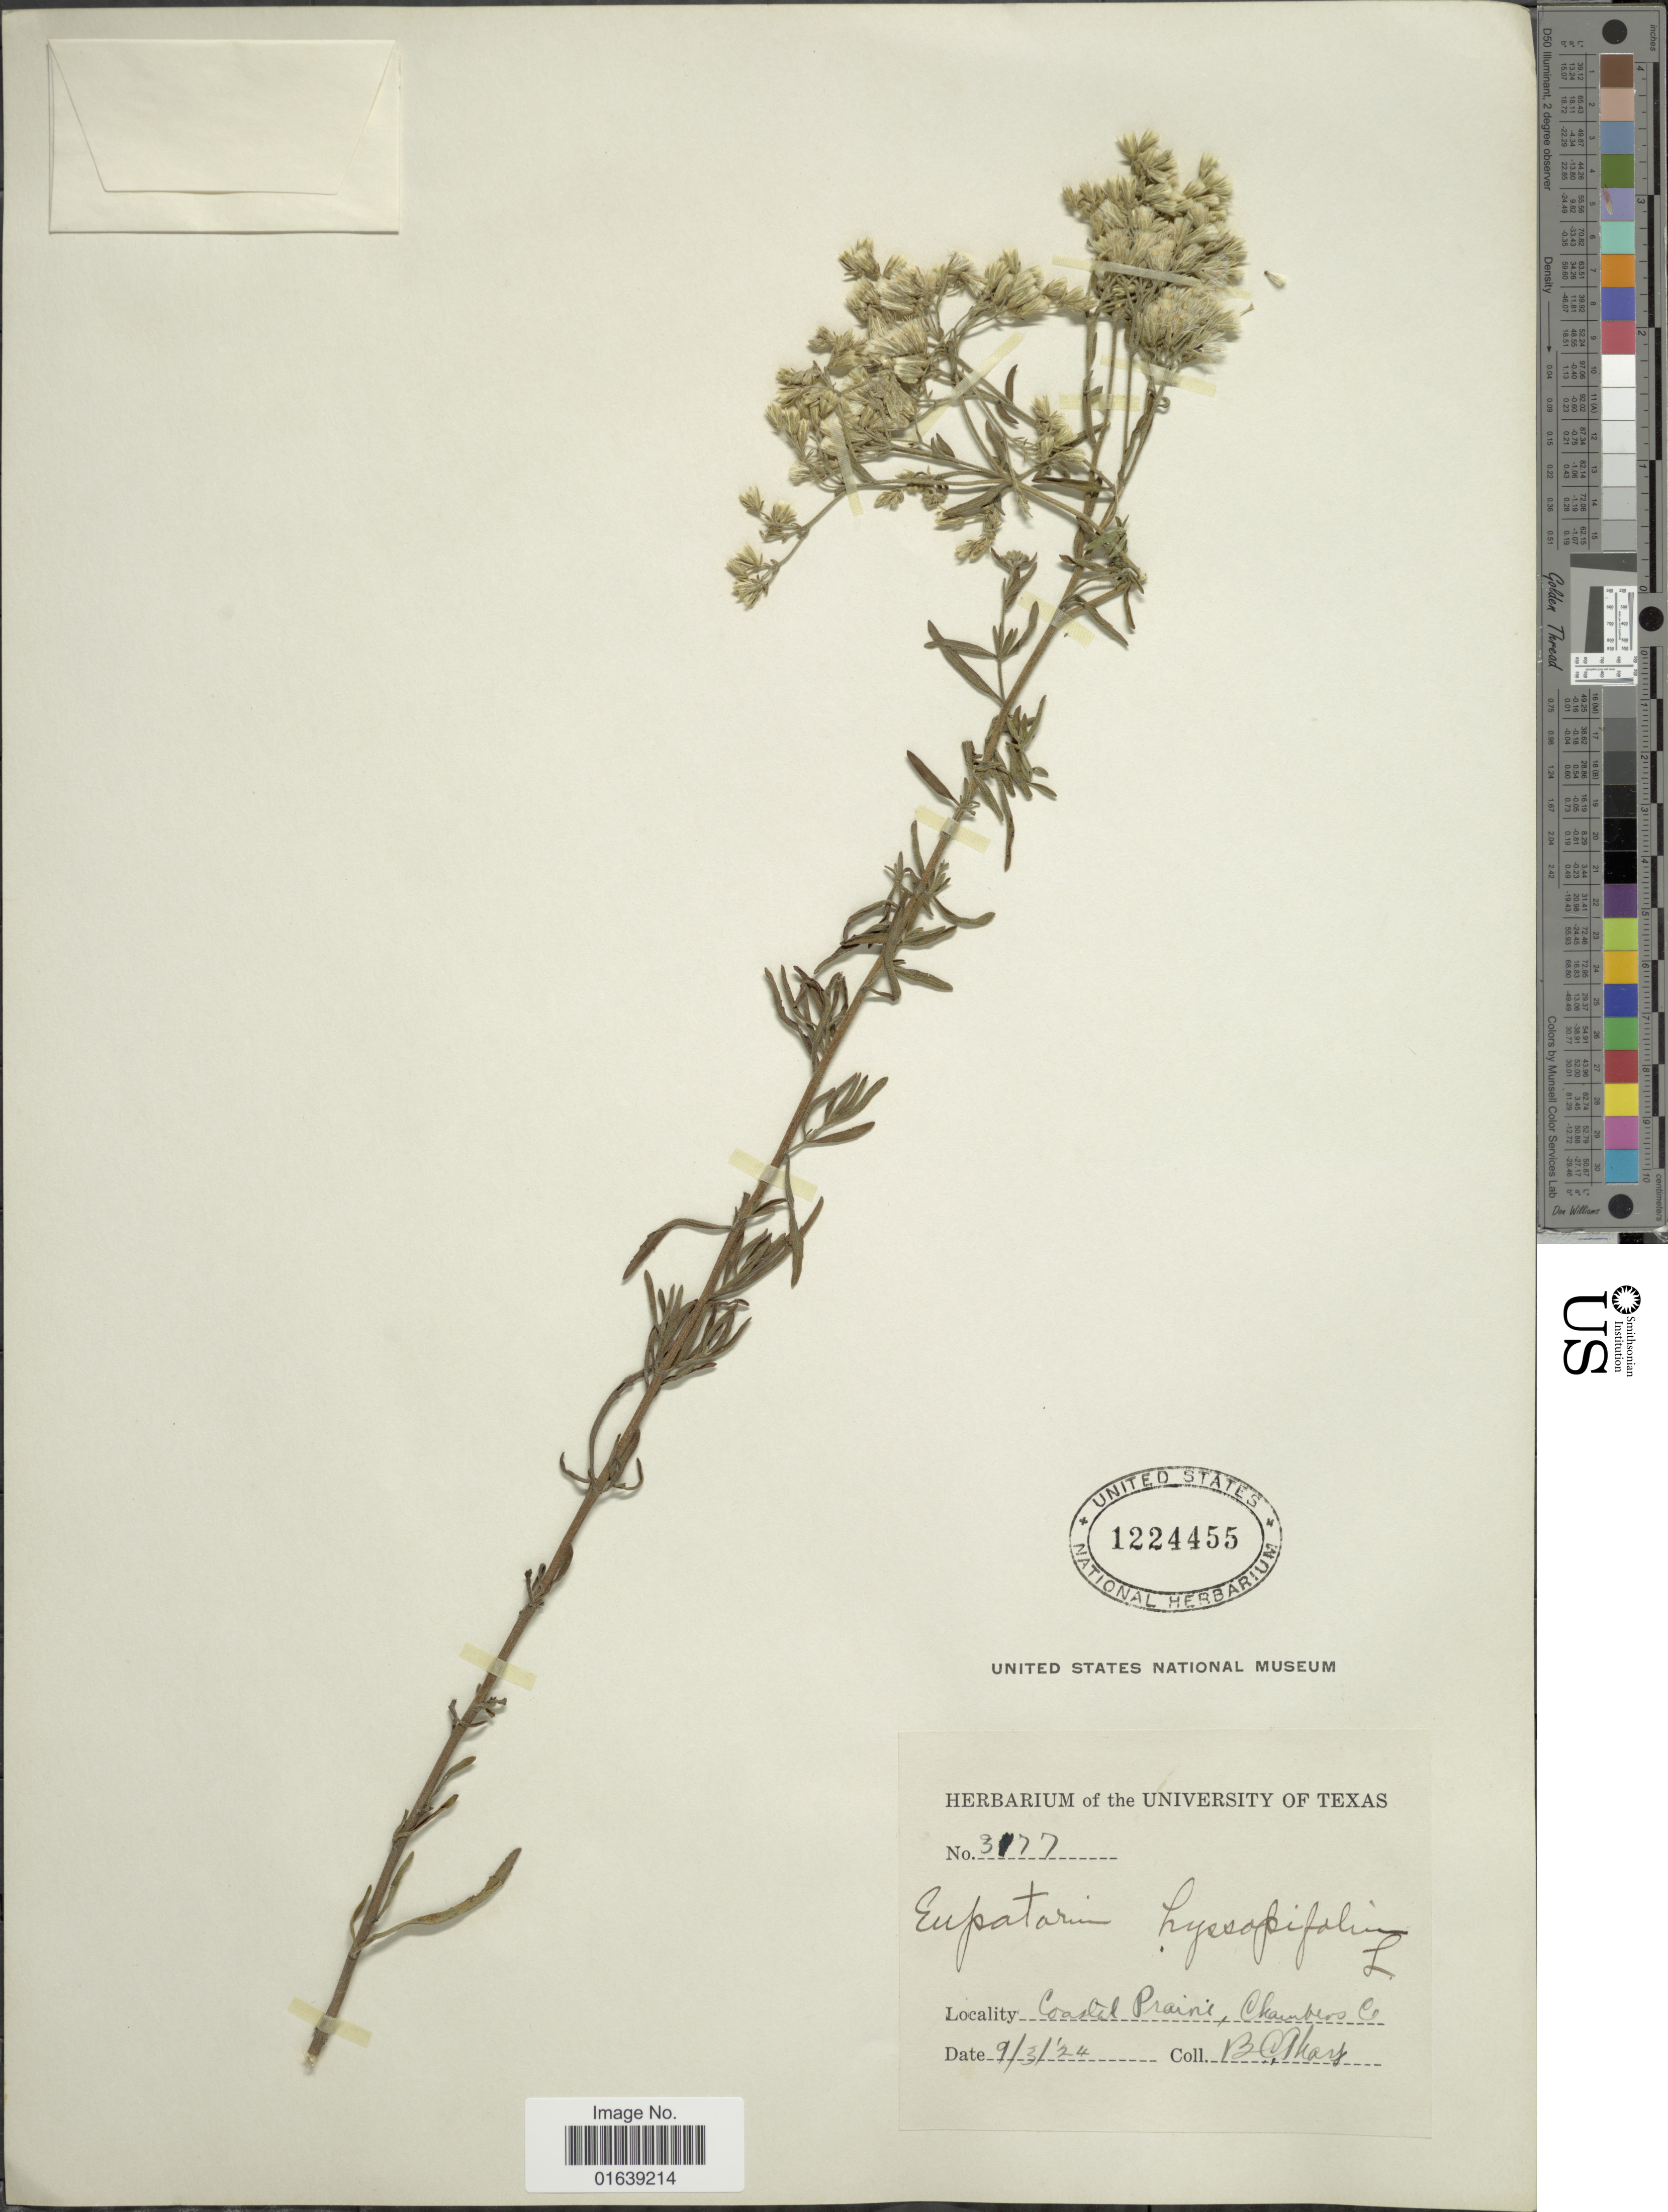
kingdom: Plantae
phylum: Tracheophyta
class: Magnoliopsida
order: Asterales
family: Asteraceae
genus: Eupatorium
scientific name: Eupatorium hyssopifolium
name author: L.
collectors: B. C. Tharp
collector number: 3177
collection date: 1924-09-03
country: United States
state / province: Texas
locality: Texas. Coastal Prairie, Chambers Co.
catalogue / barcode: US 1224455